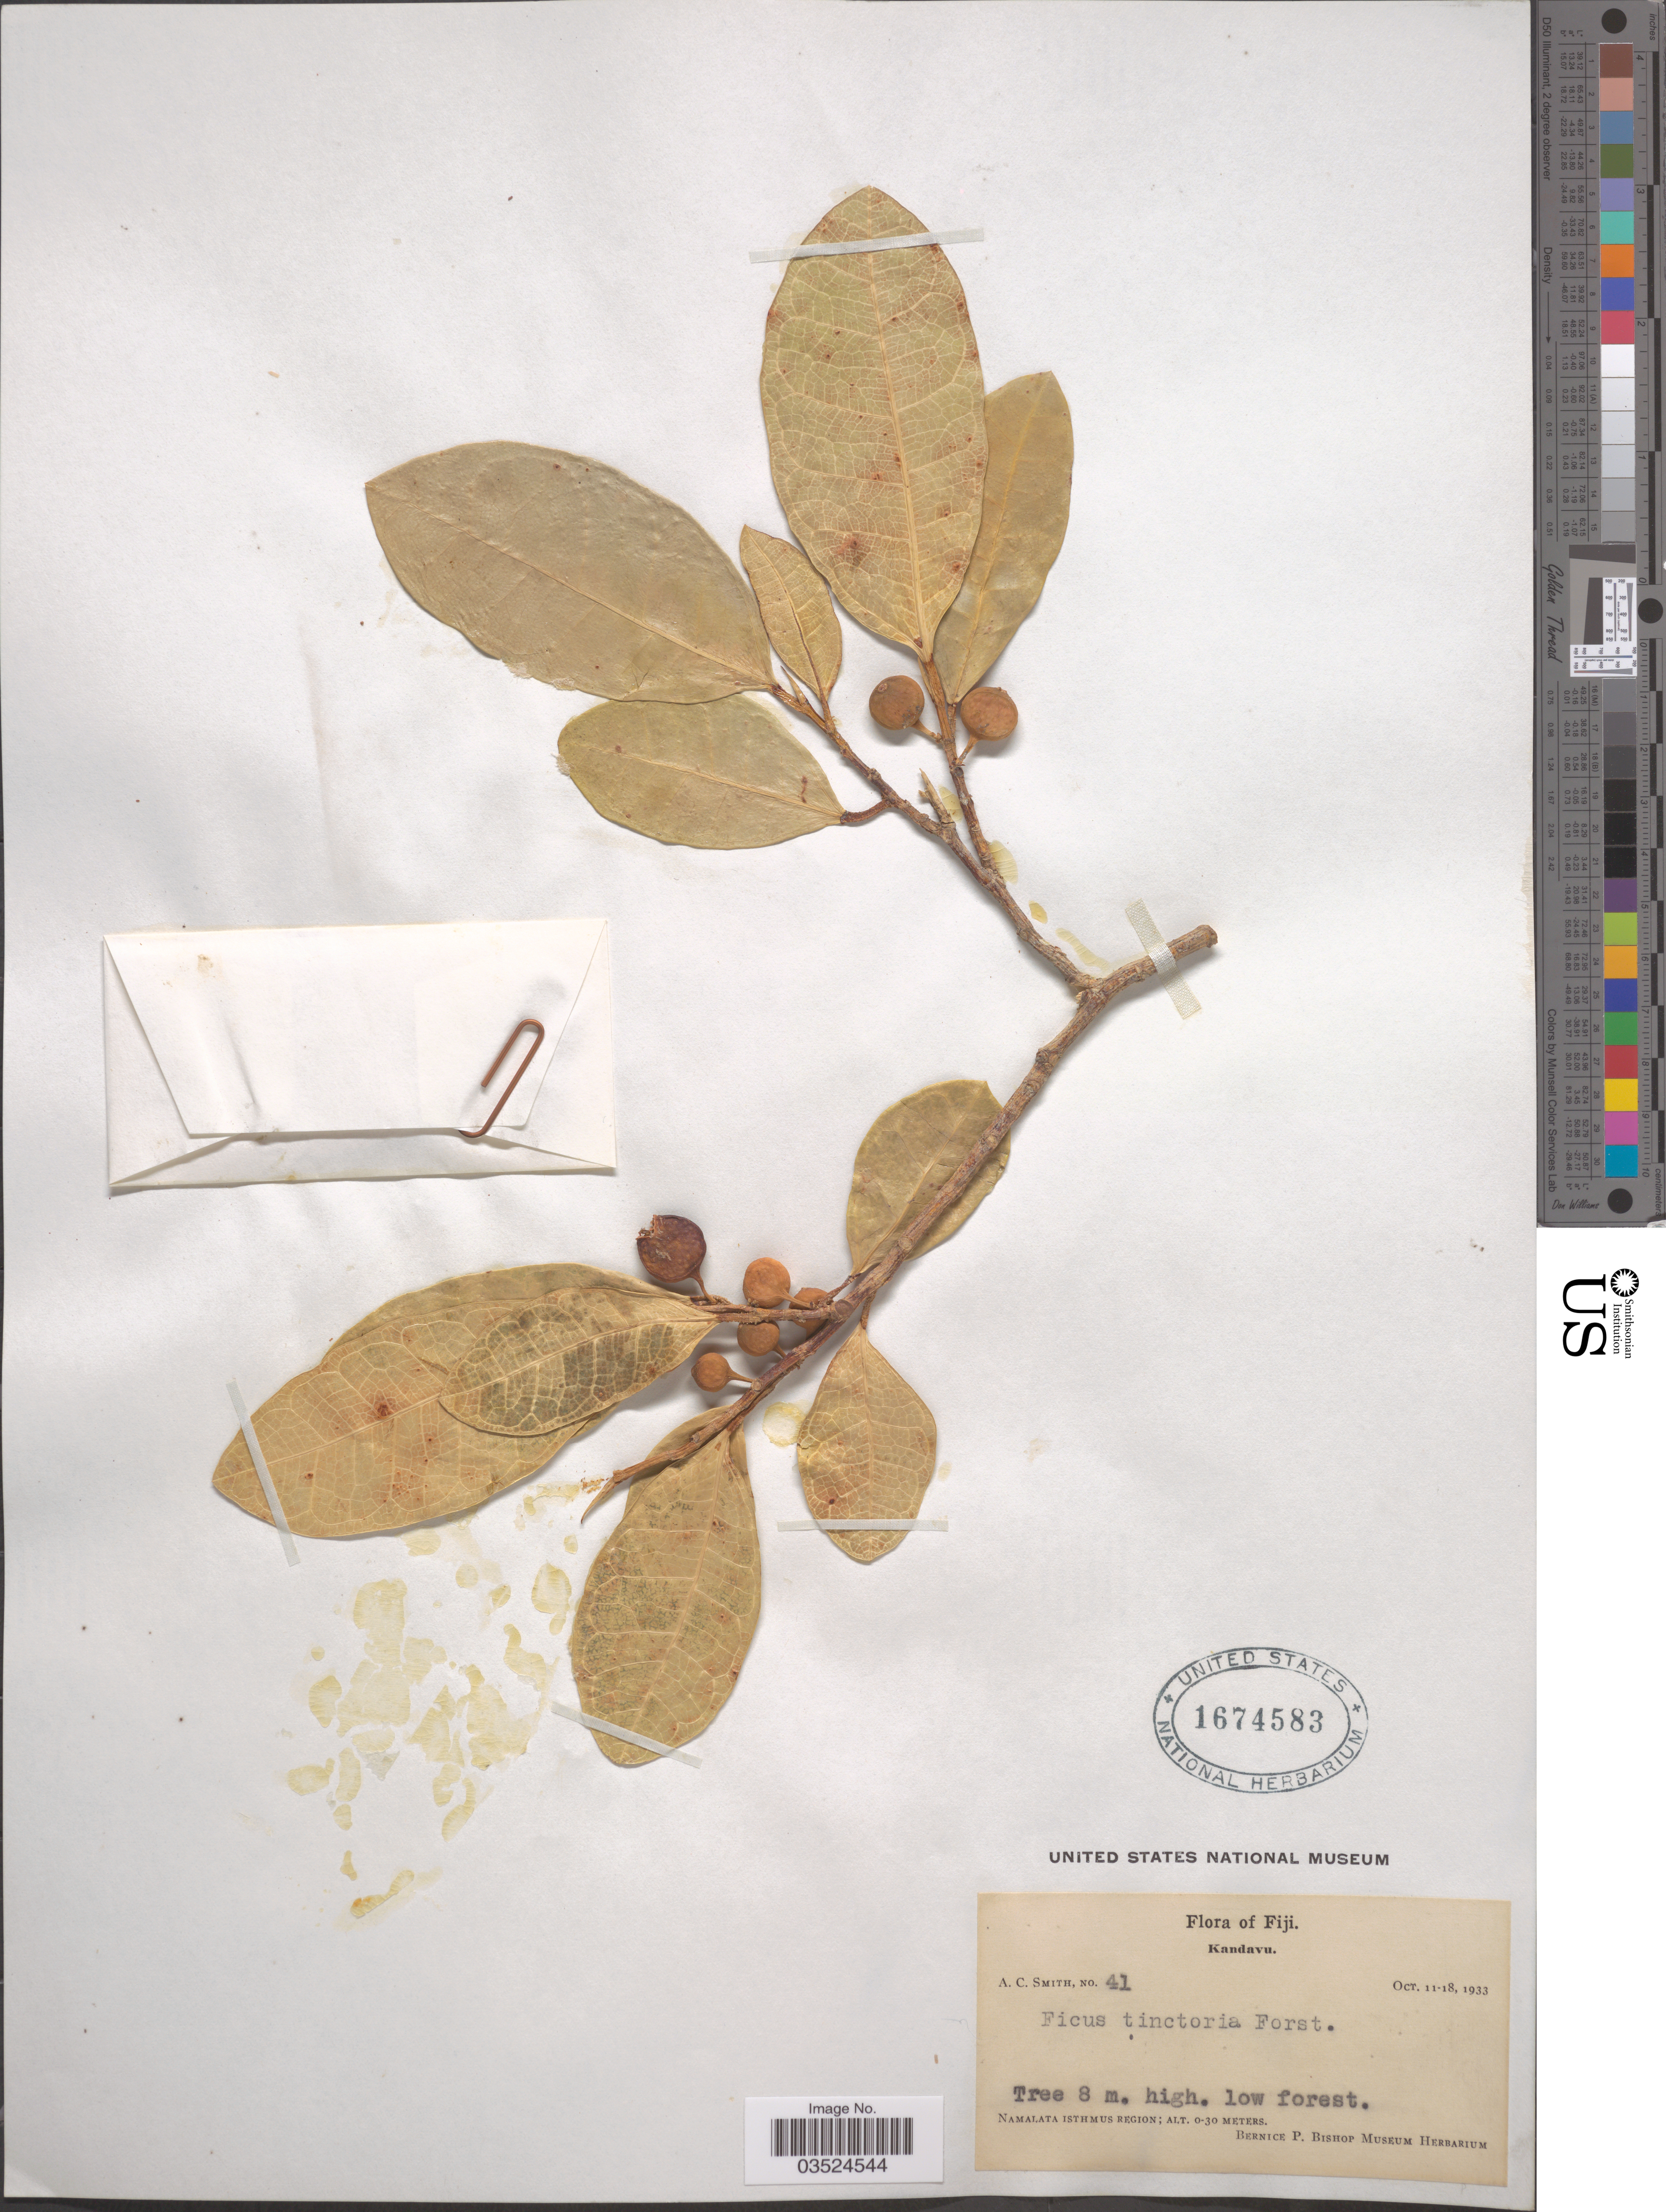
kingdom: Plantae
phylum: Tracheophyta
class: Magnoliopsida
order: Rosales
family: Moraceae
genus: Ficus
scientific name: Ficus tinctoria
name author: G. Forst.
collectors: A. C. Smith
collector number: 41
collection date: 1933-10-11/1933-10-18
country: Fiji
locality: Kandavu. Namalata Isthmus Region.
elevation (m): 0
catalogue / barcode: US 1674583